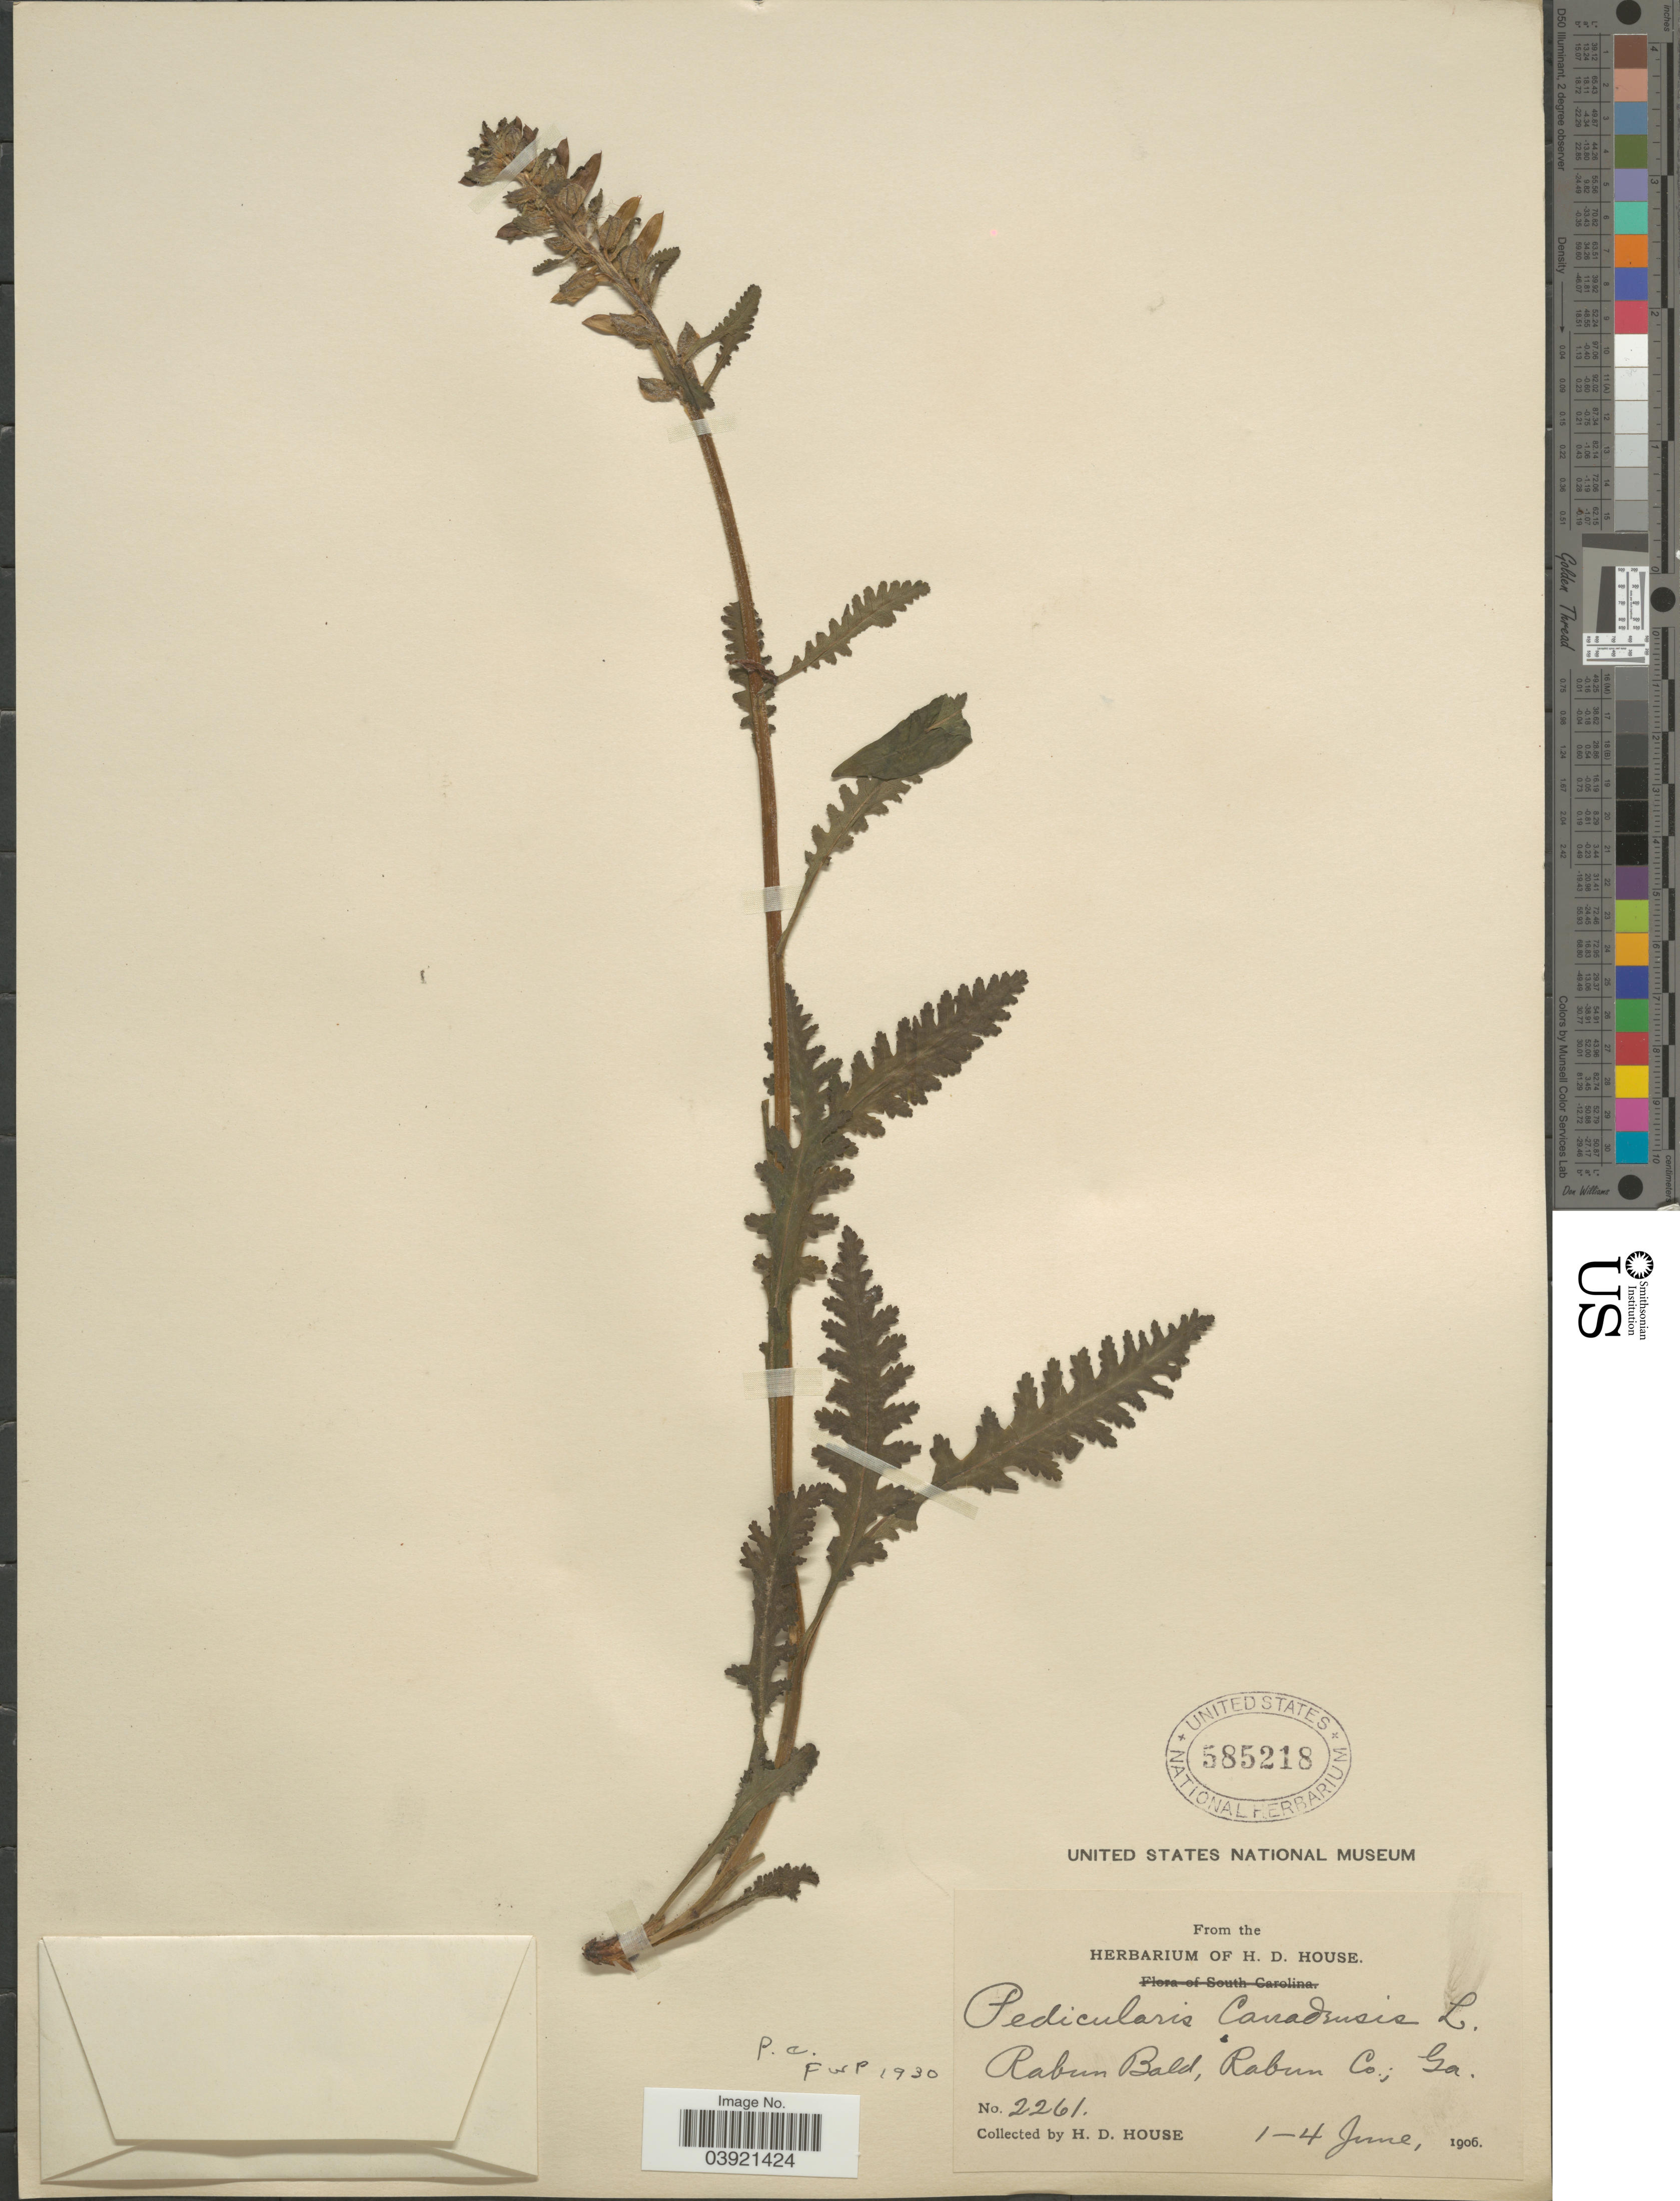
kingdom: Plantae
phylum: Tracheophyta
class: Magnoliopsida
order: Lamiales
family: Orobanchaceae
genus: Pedicularis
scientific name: Pedicularis canadensis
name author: L.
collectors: H. D. House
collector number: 2261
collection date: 1906-06-01/1906-06-04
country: United States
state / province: Georgia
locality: Rabun Bald, Rabun Co.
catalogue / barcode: US 585218